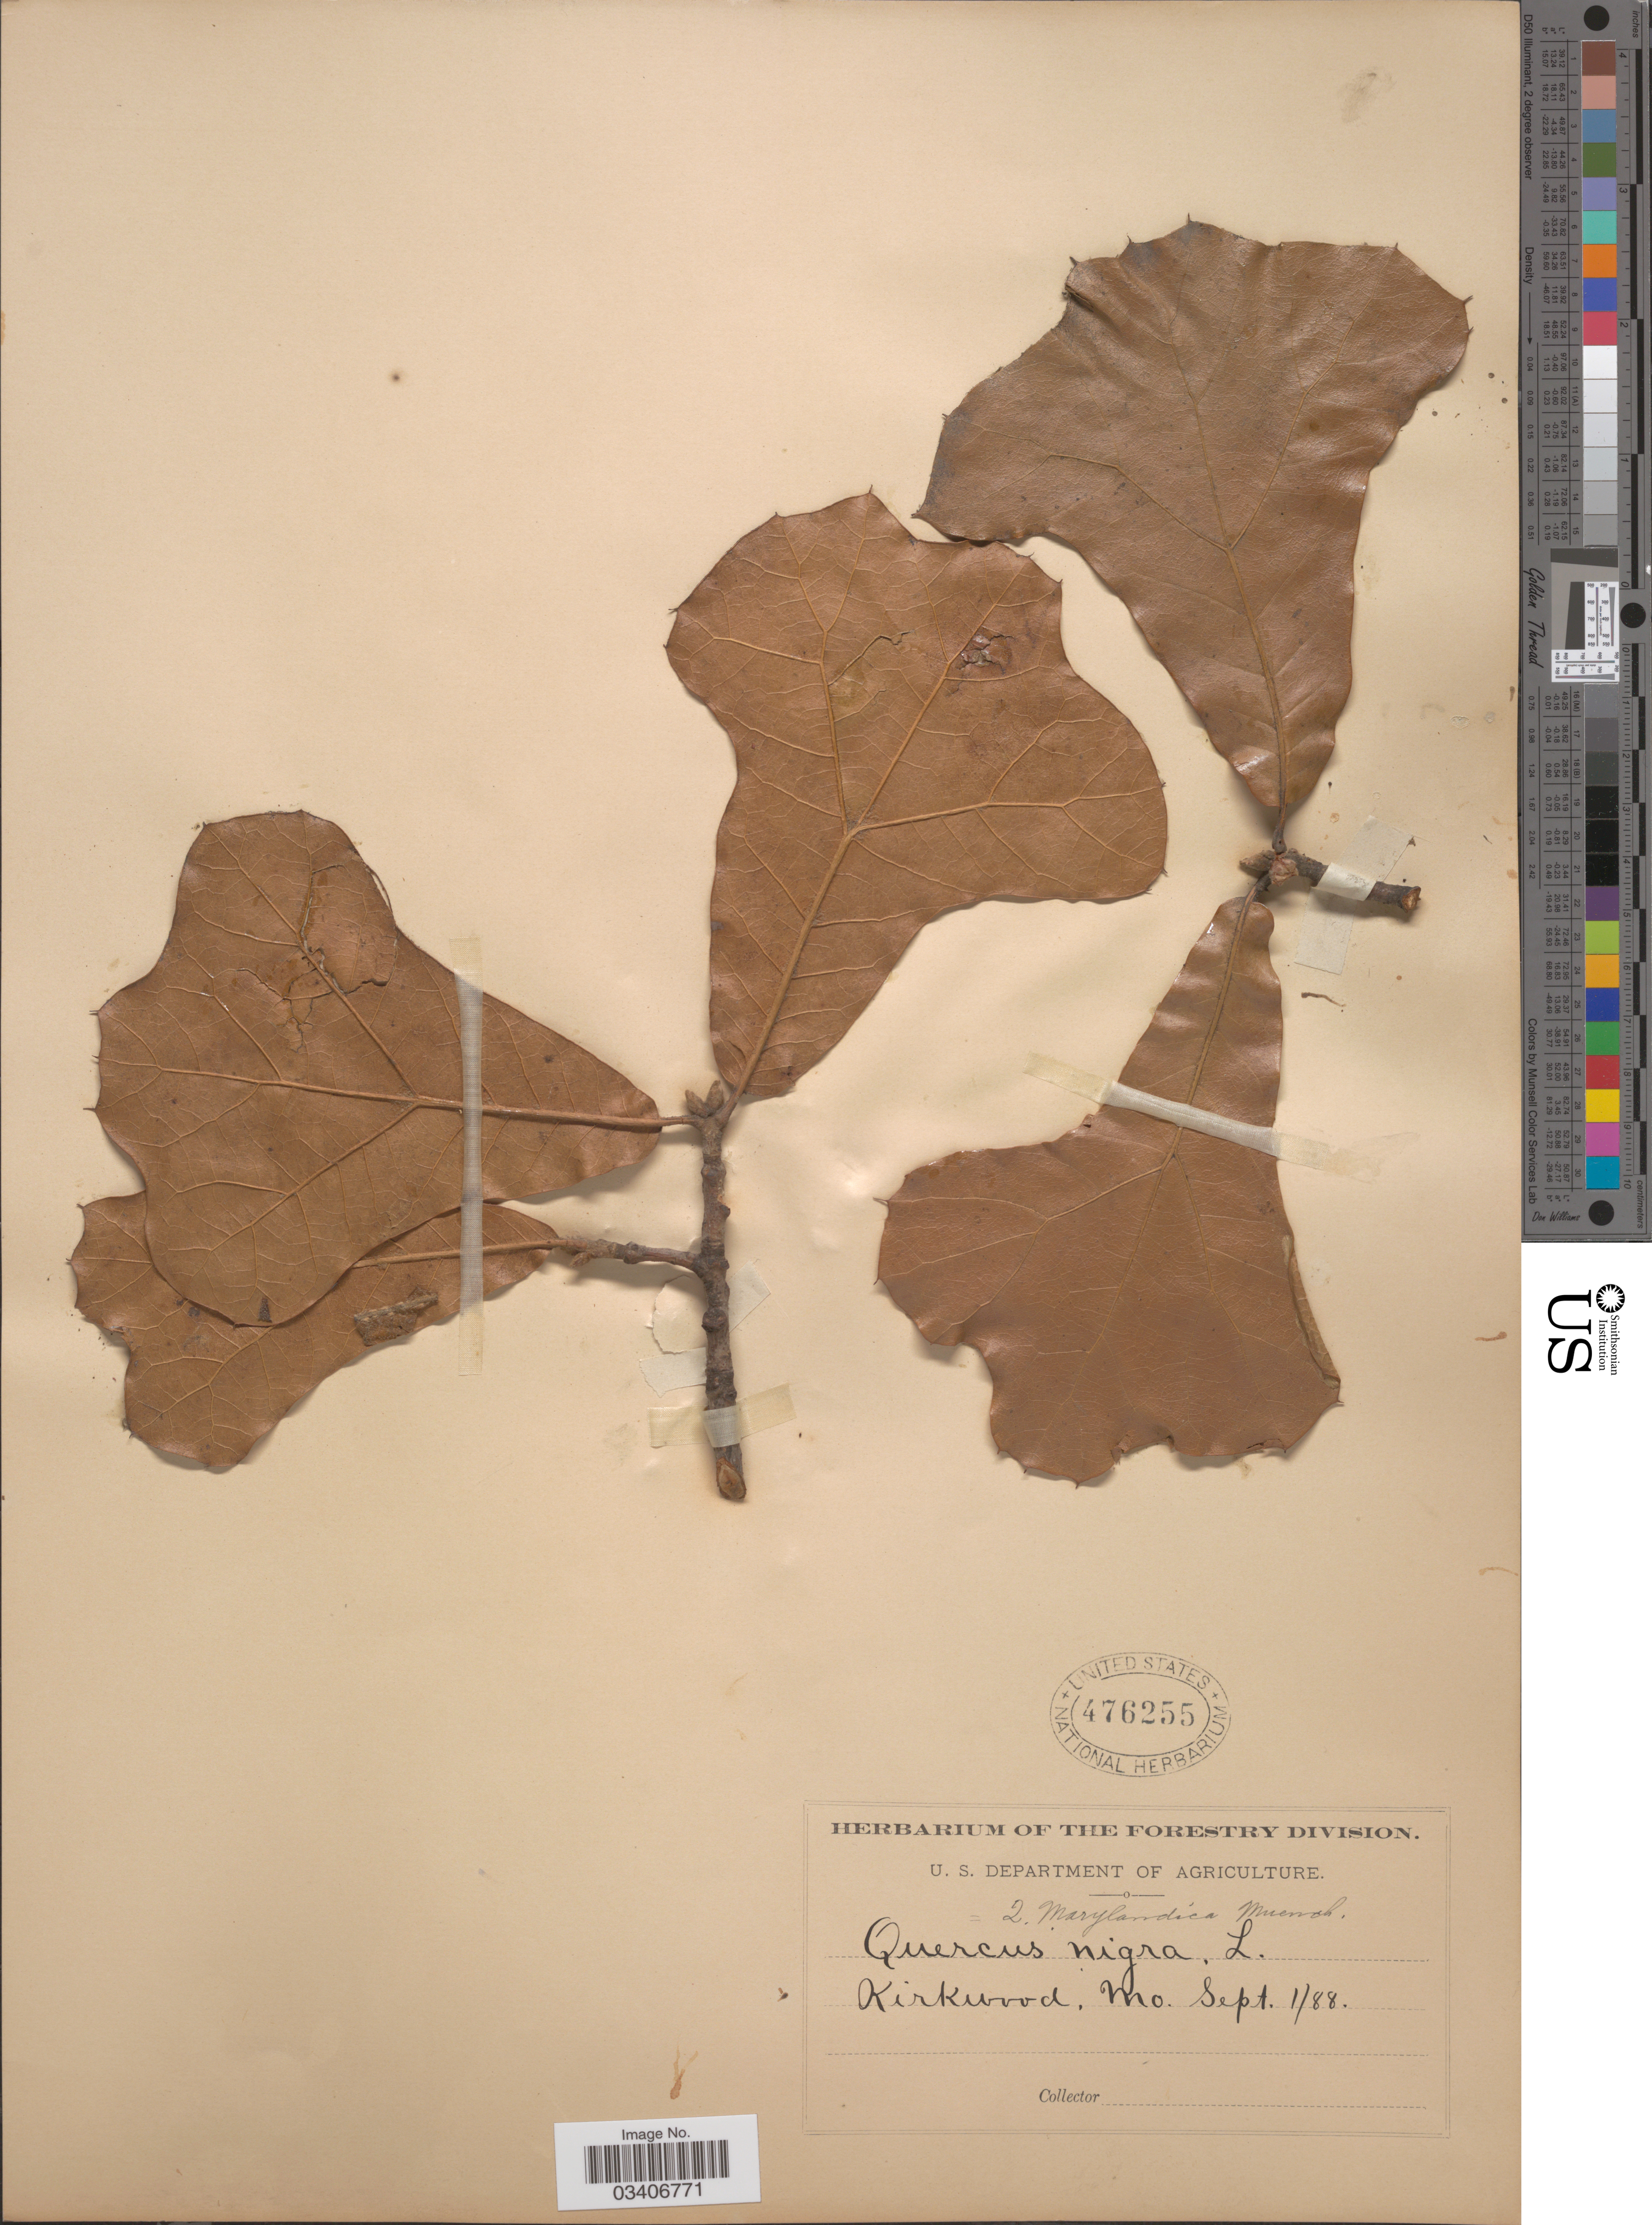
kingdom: Plantae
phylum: Tracheophyta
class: Magnoliopsida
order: Fagales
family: Fagaceae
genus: Quercus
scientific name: Quercus marilandica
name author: (L.) Münchh.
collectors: Ex herb. of the Forestry Division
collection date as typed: Transcribed d/m/y: 1/9/88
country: United States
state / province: Missouri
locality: Kirkwood.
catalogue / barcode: US 476255